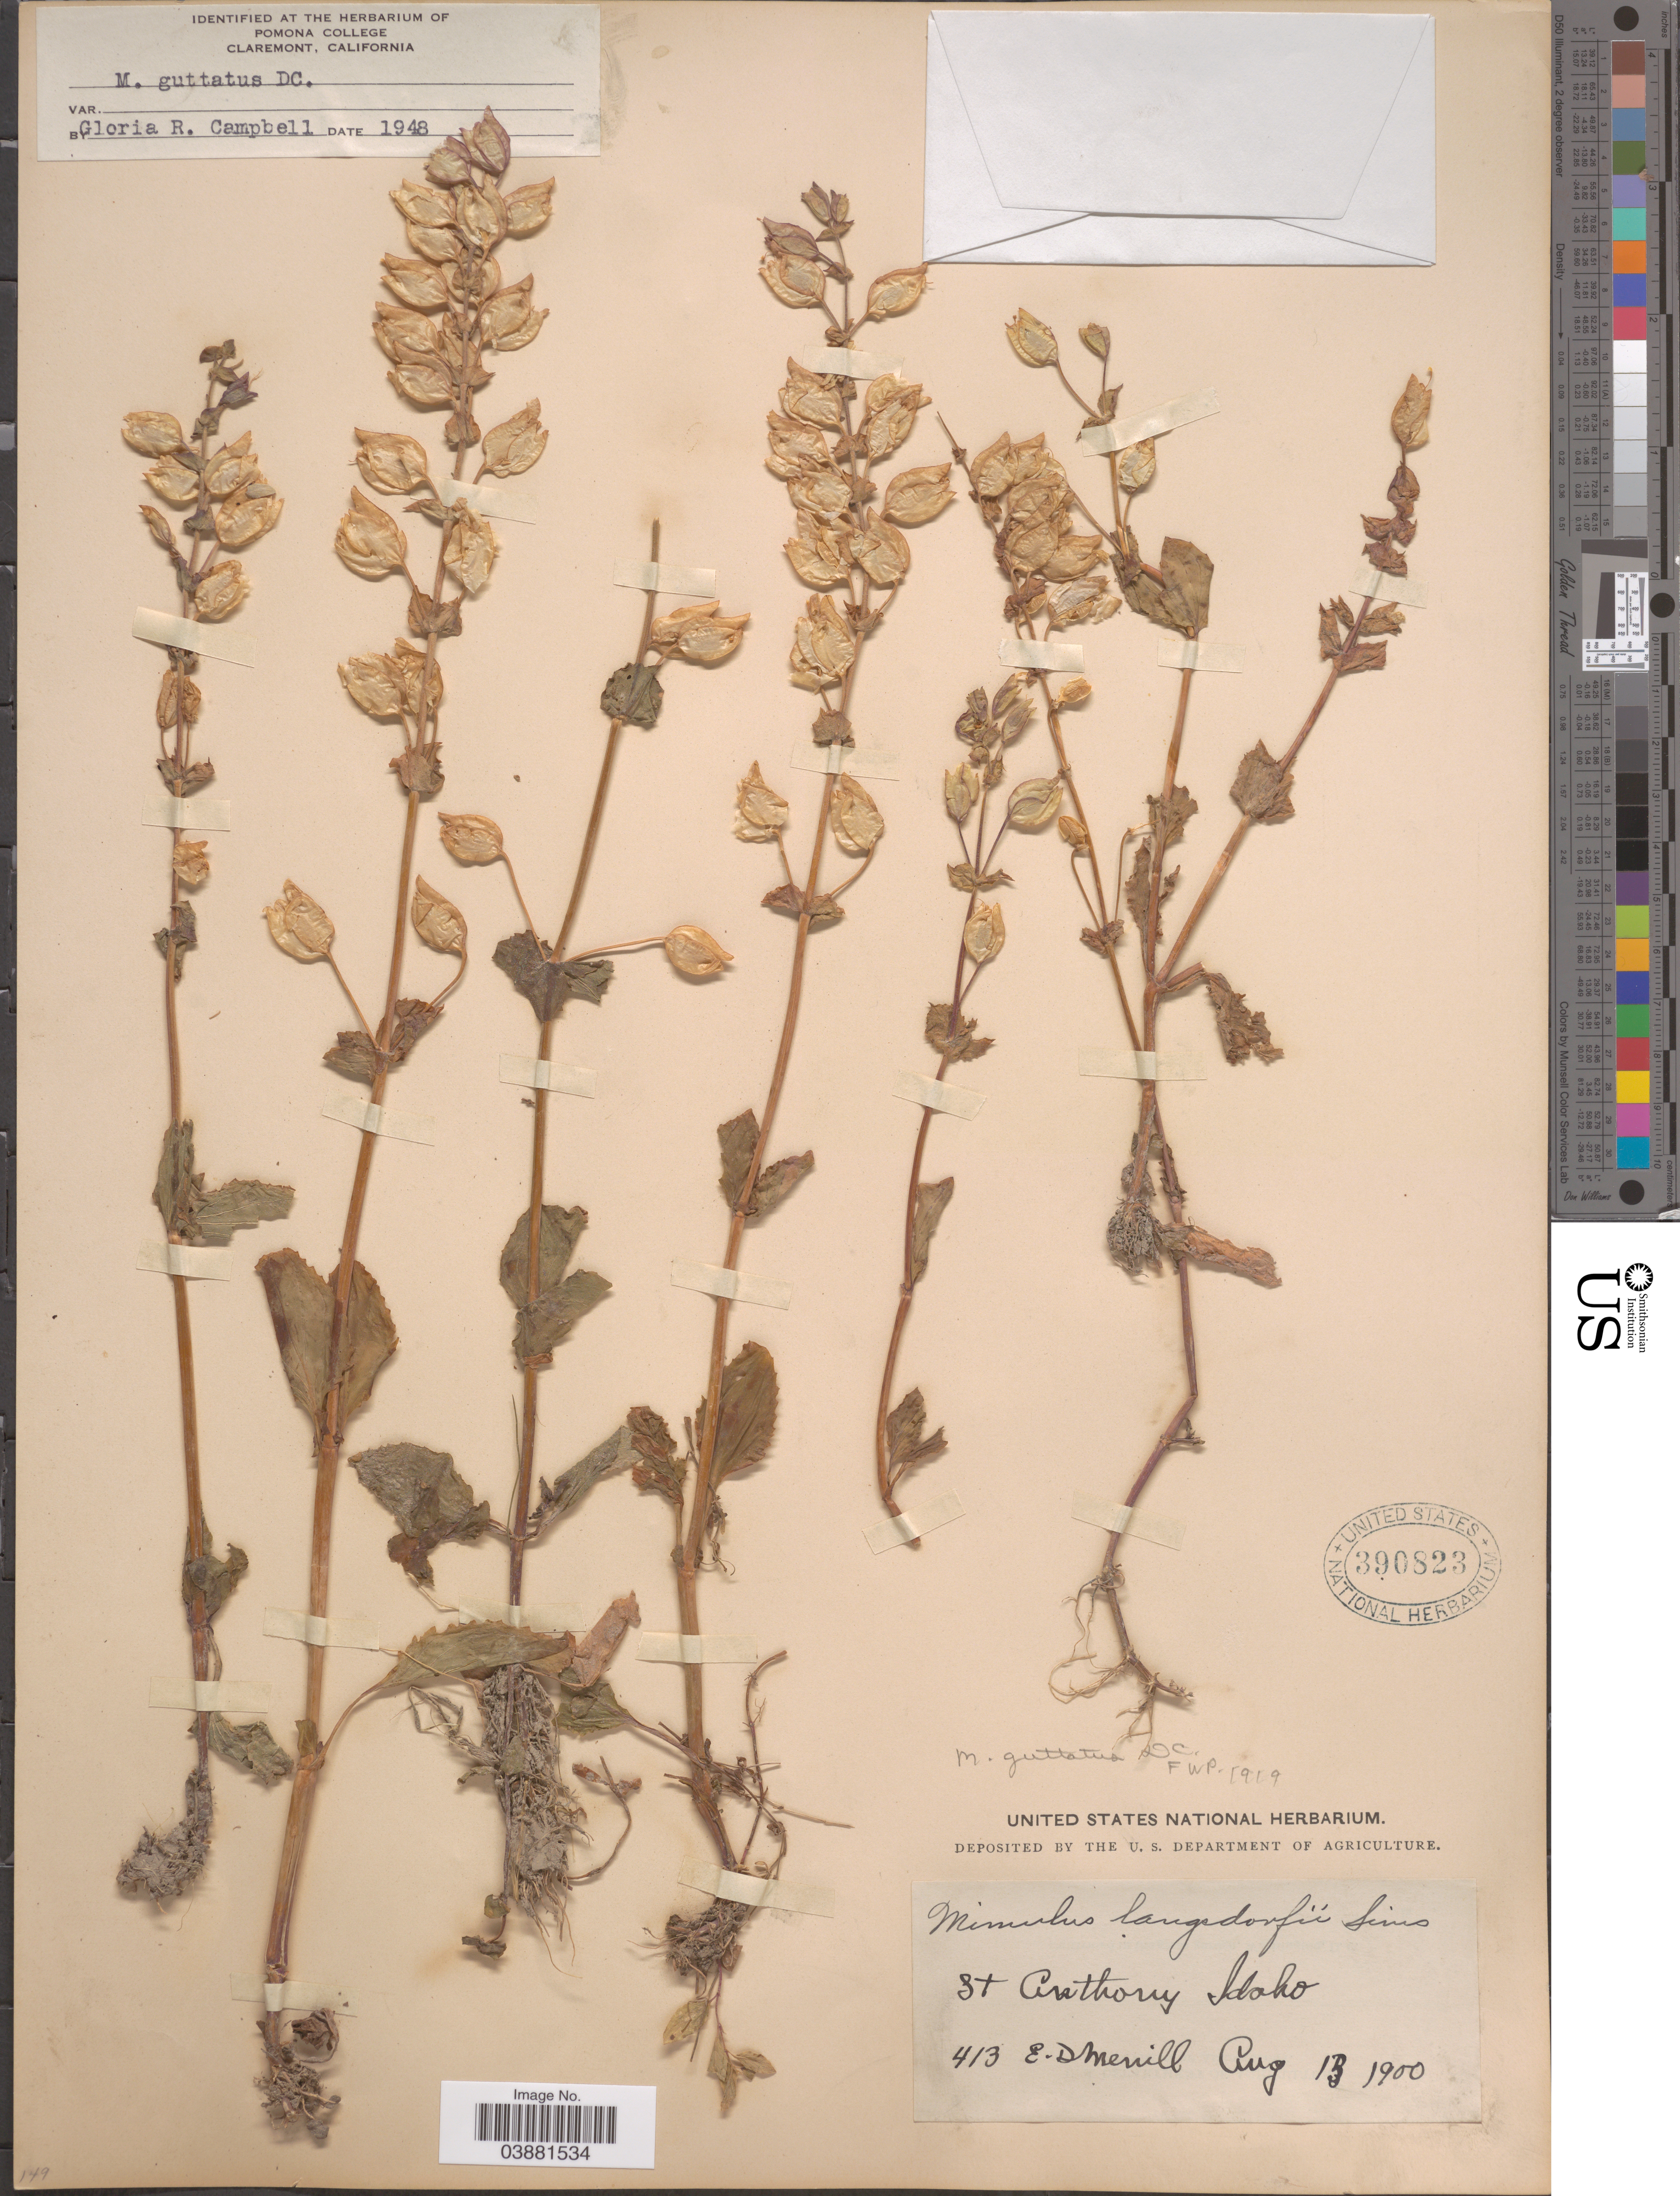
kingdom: Plantae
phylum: Tracheophyta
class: Magnoliopsida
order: Lamiales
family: Phrymaceae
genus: Mimulus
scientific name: Mimulus guttatus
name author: DC.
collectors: E. D. Merrill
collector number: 413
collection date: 1900-08-13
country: United States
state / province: Idaho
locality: St. Anthony.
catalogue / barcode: US 390823